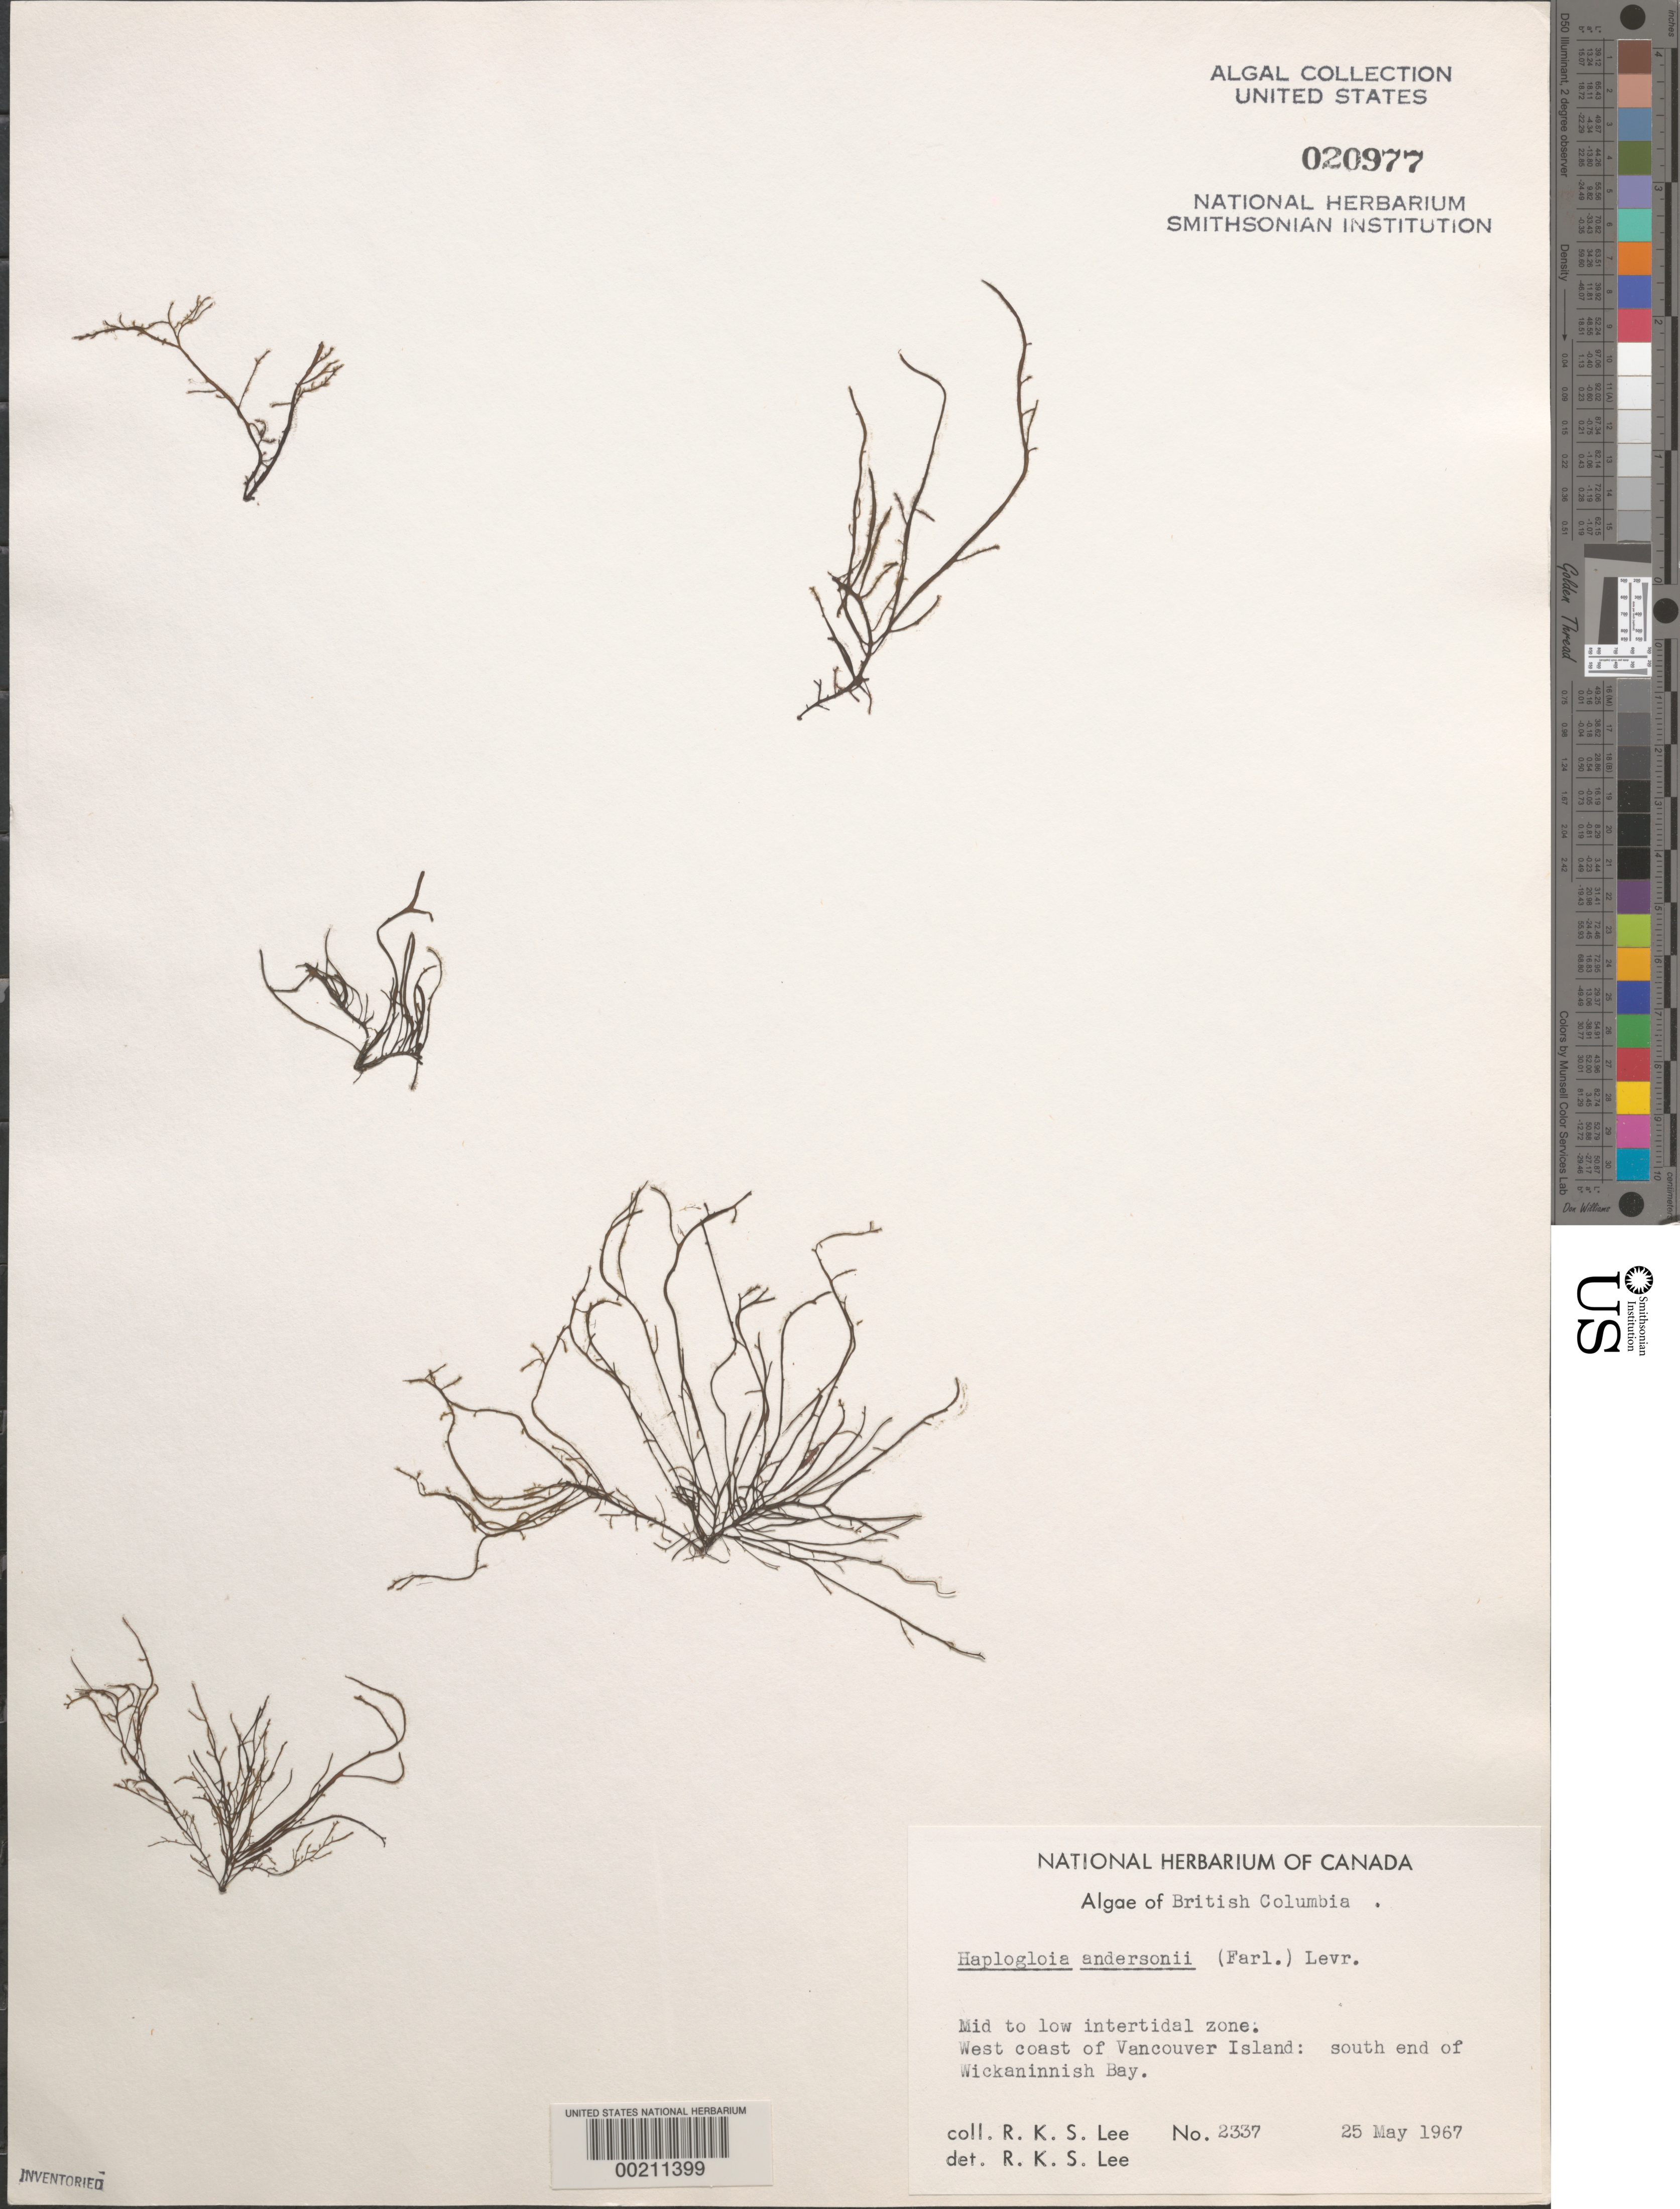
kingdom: Chromista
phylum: Ochrophyta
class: Phaeophyceae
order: Ectocarpales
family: Chordariaceae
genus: Haplogloia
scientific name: Haplogloia andersonii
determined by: Lee, R. K. S.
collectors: R. Lee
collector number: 2337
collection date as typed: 25 May 1967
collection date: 1967-05-25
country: Canada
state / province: British Columbia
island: Vancouver Island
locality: Wickaninnish Bay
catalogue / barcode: US 20977